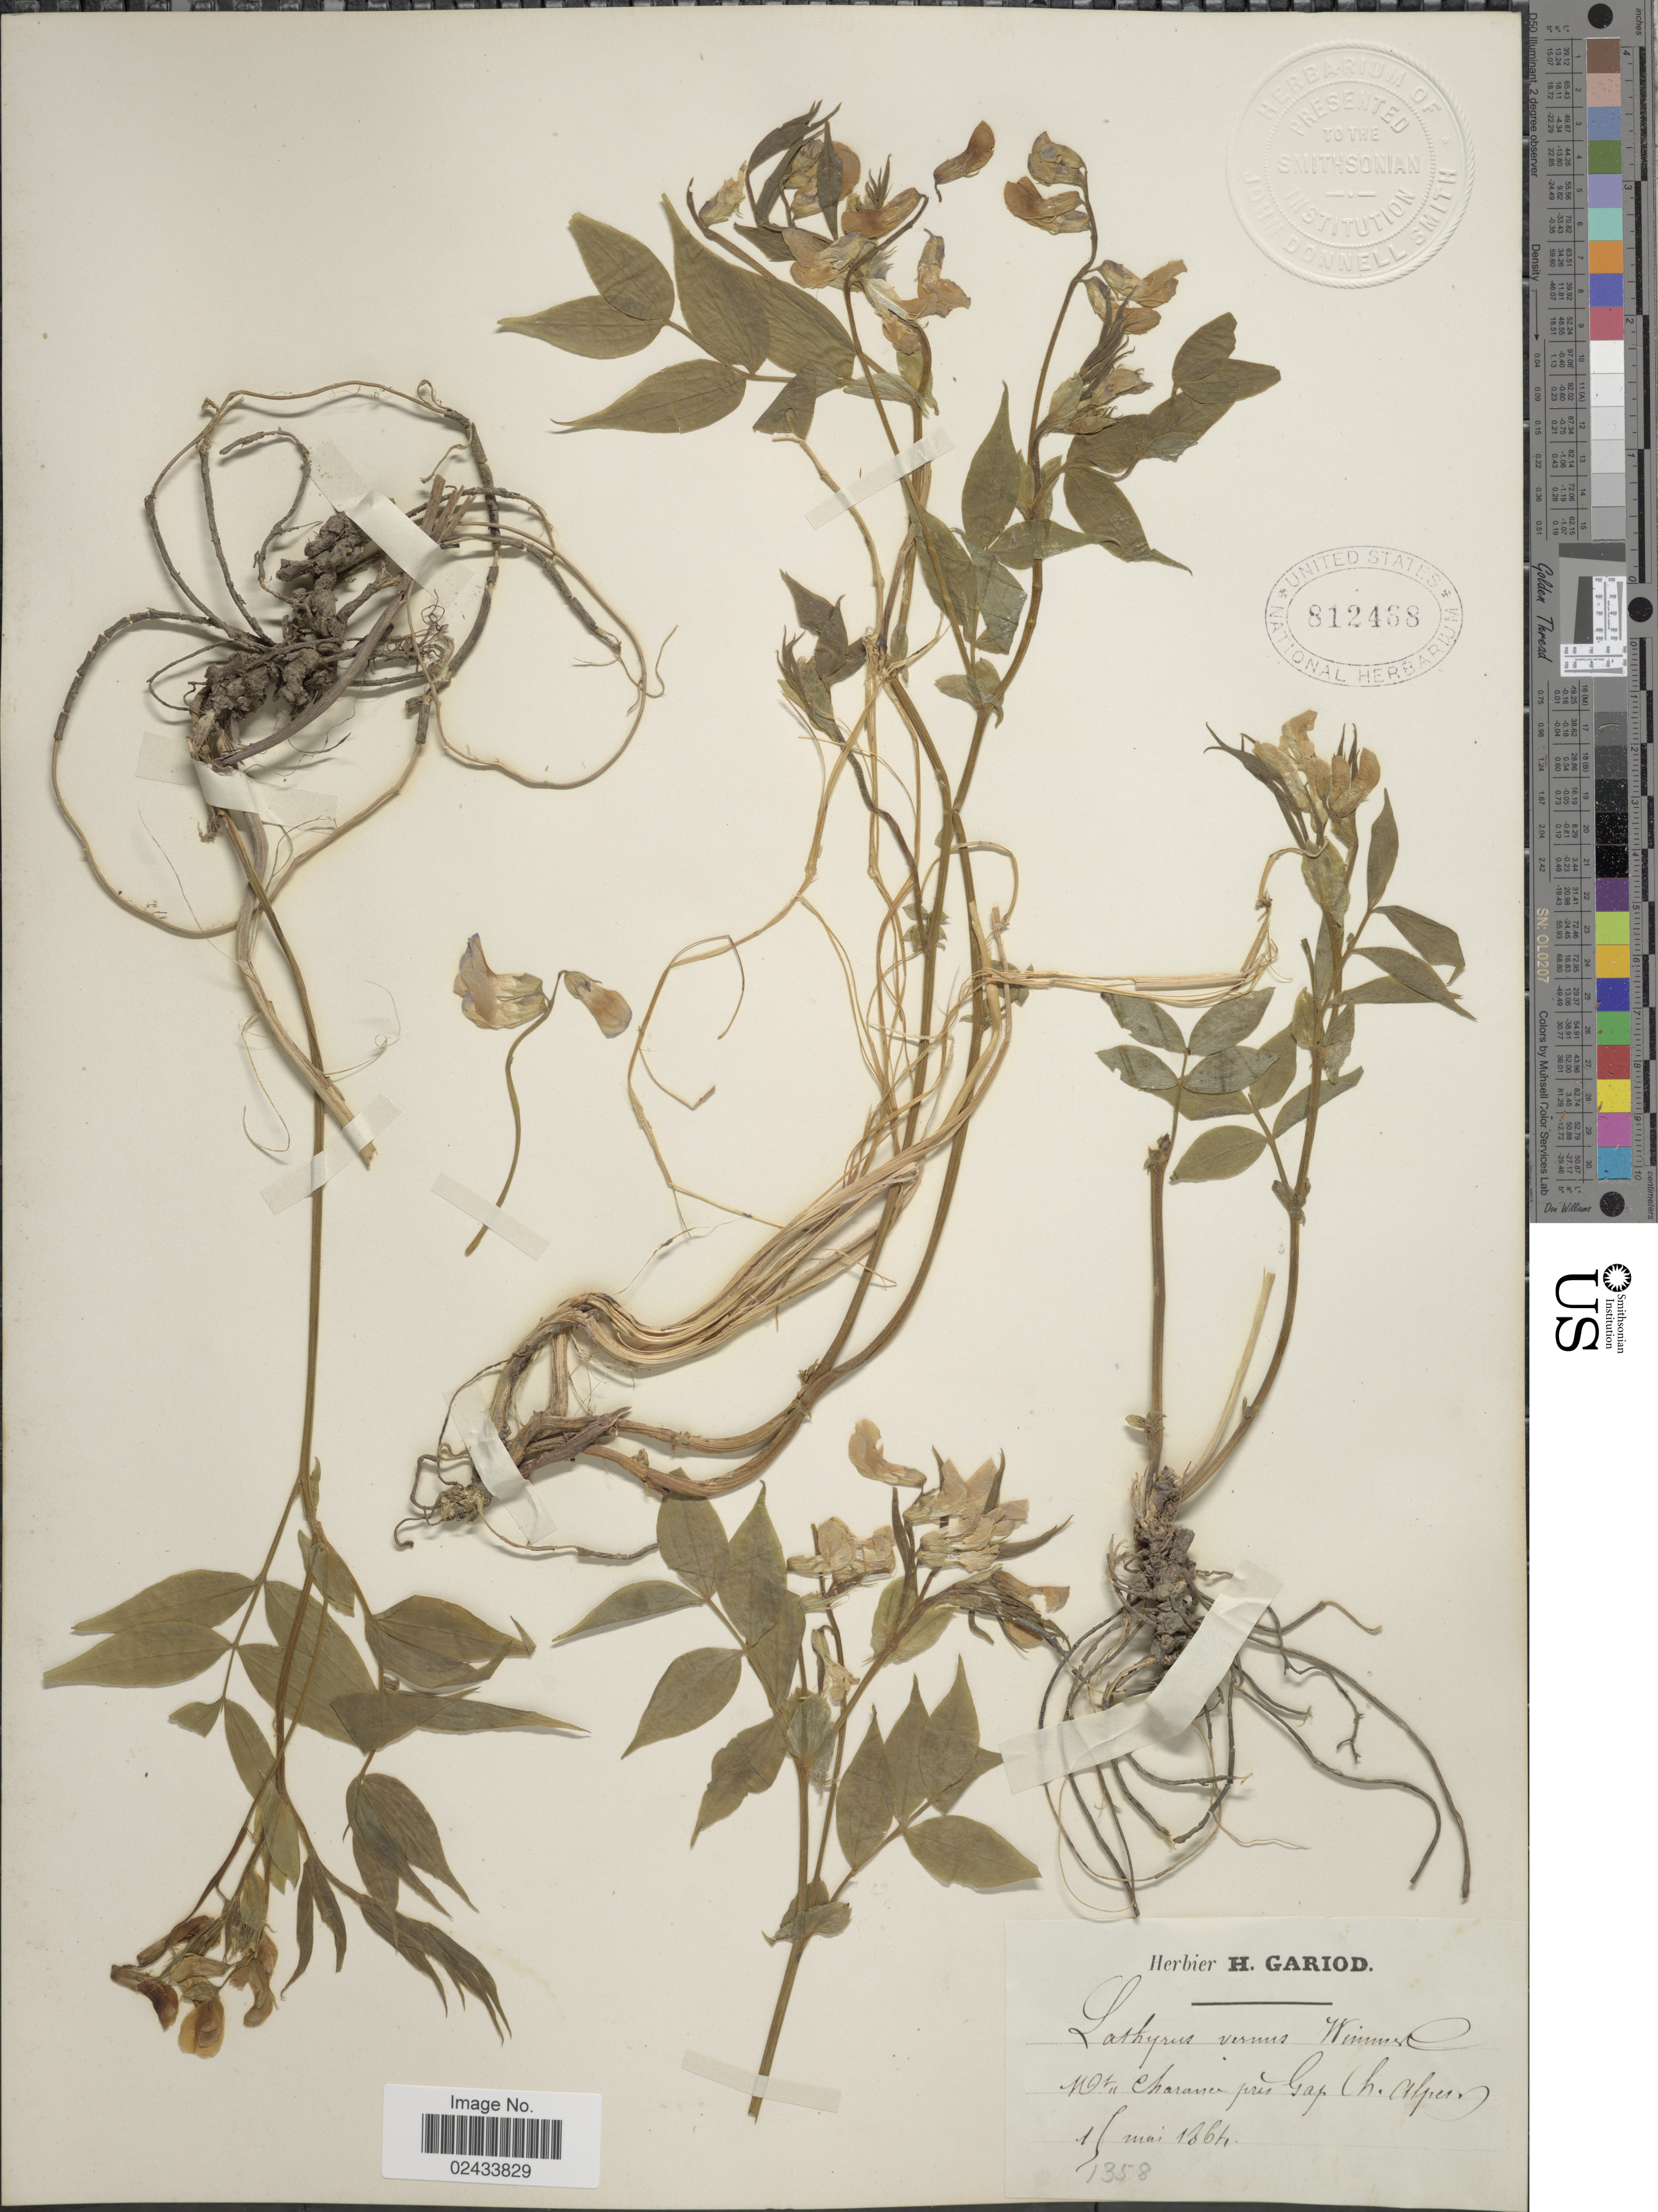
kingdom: Plantae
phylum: Tracheophyta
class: Magnoliopsida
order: Fabales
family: Fabaceae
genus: Lathyrus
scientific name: Lathyrus vernus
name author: (L.) Bernh.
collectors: Ex herb. H. Gariod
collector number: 1358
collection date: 1864-06-15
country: France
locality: Mtn Charaisa [interpreted] pres Gap (h. Alpes)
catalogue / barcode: US 812468